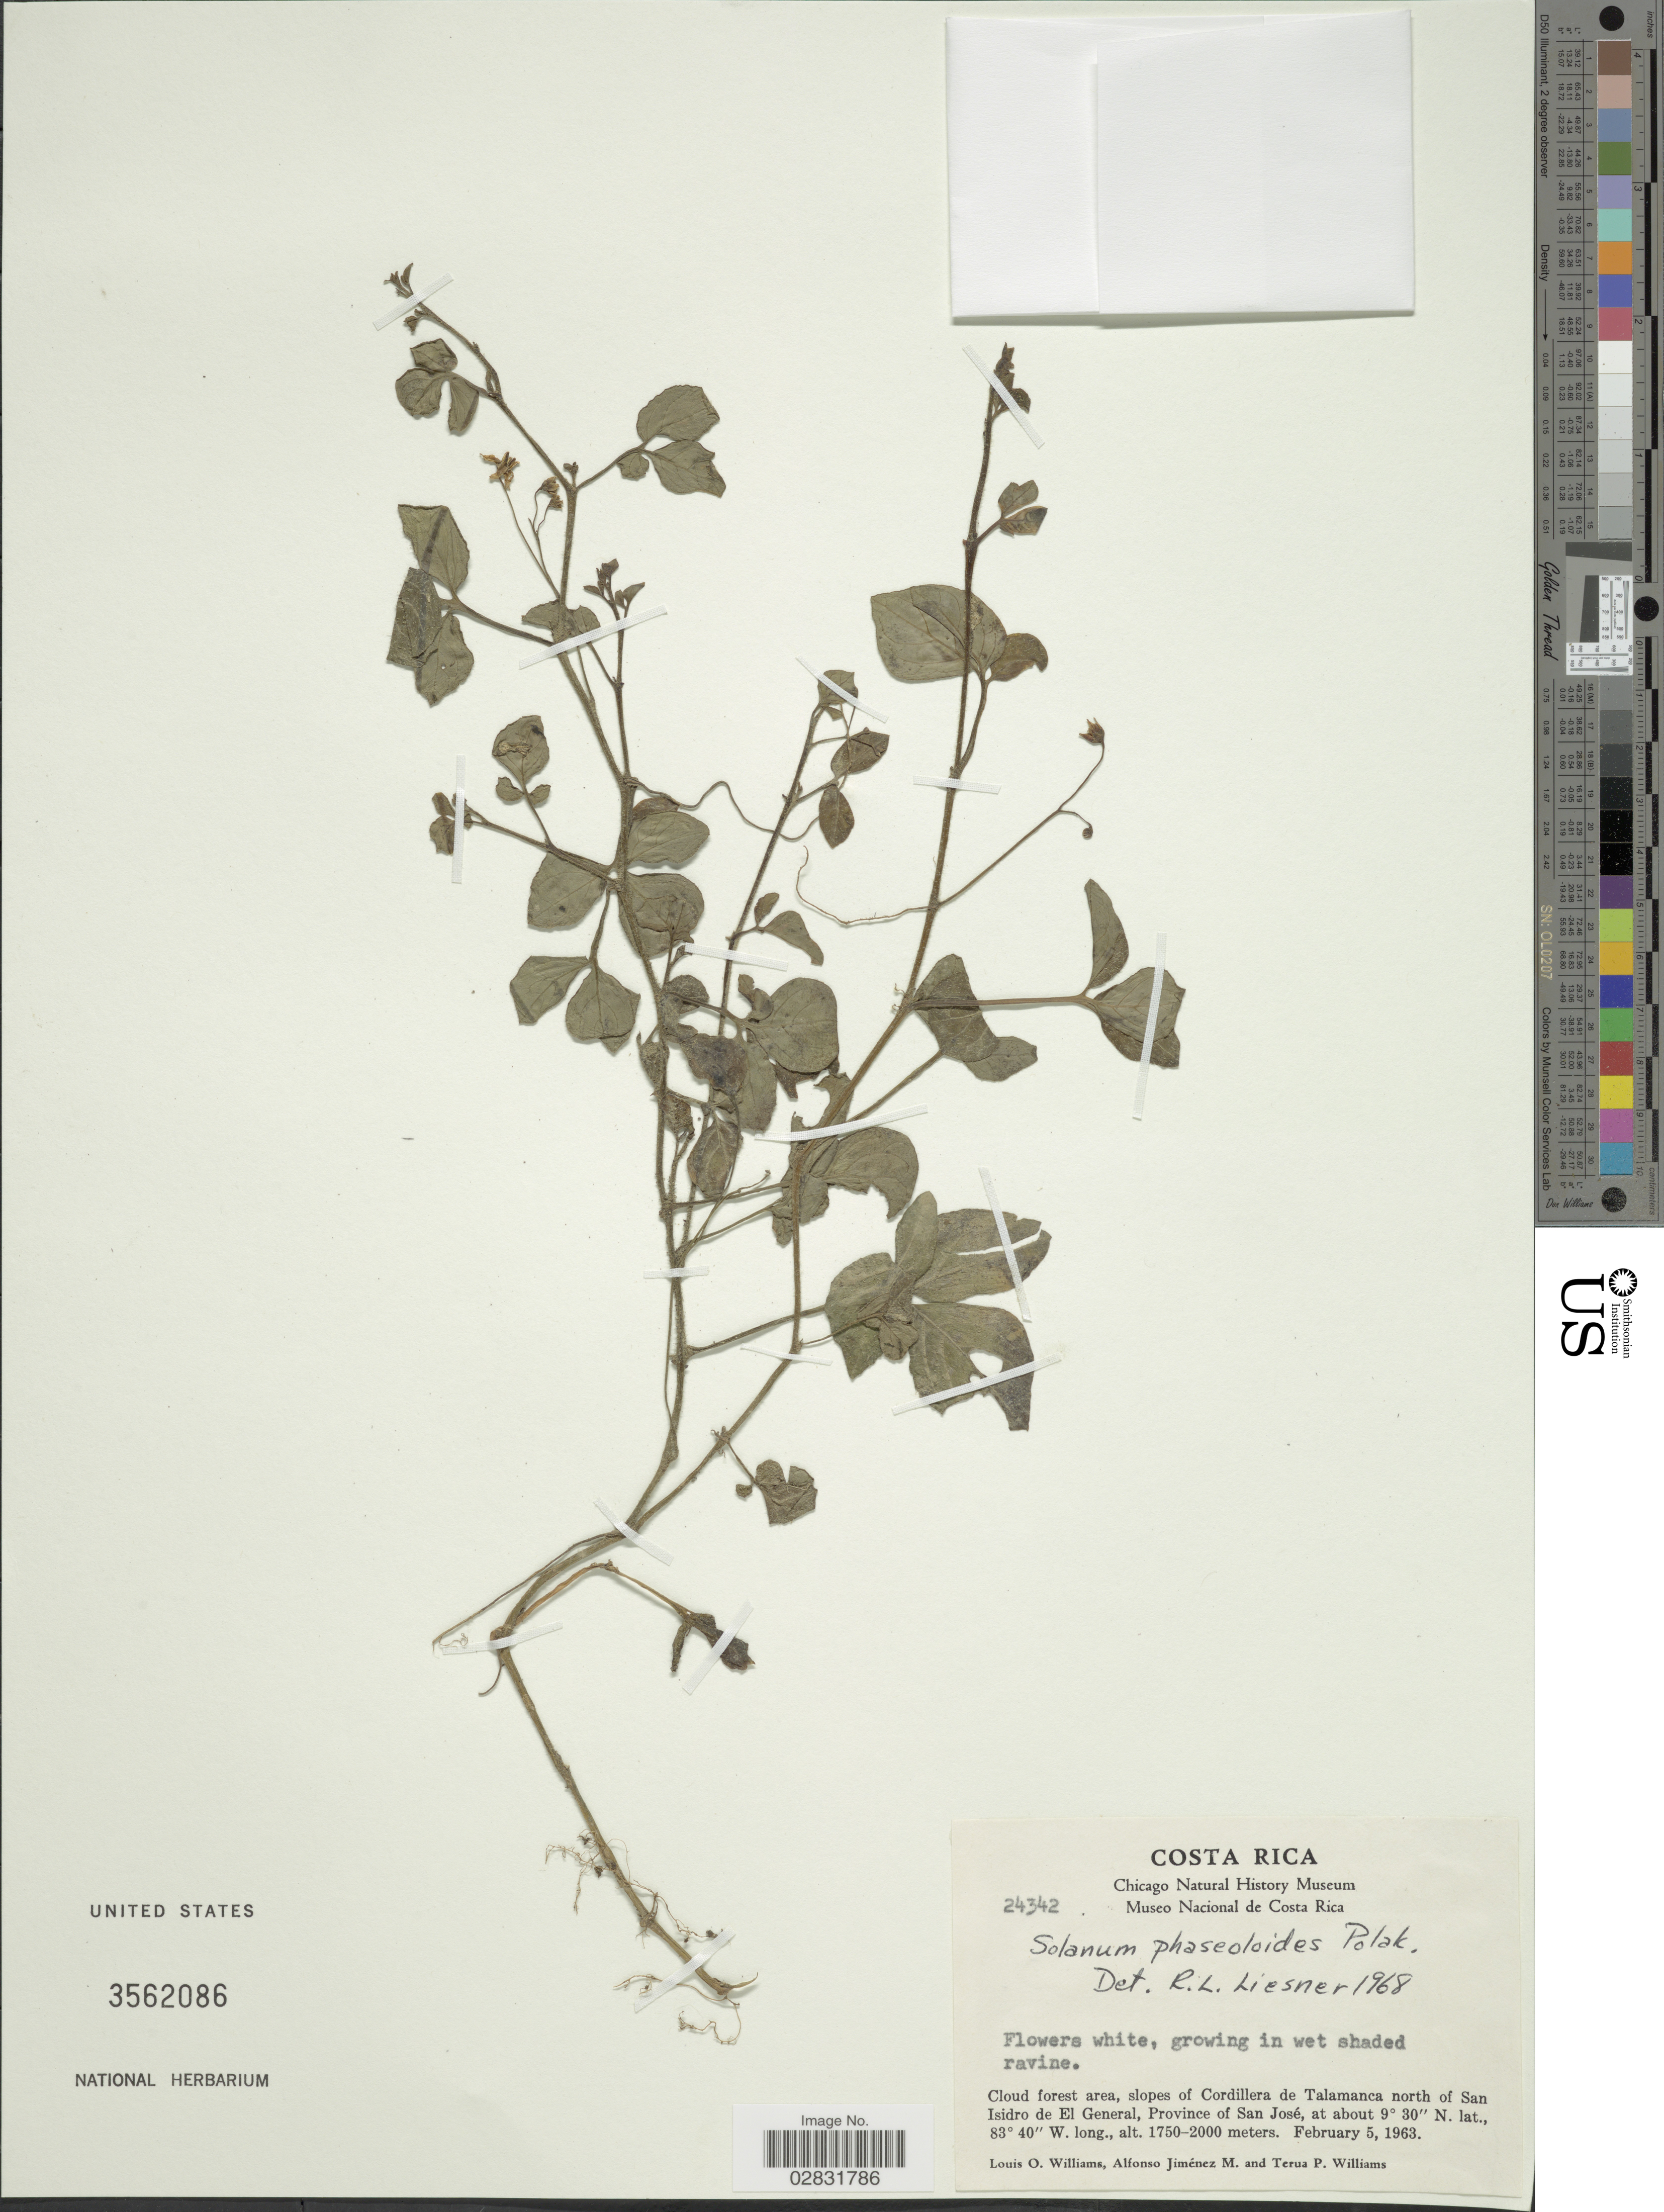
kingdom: Plantae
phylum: Tracheophyta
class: Magnoliopsida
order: Solanales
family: Solanaceae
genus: Solanum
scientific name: Solanum phaseoloides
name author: Pol.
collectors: L. O. Williams, A. Jimenez M. & T. Williams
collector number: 24342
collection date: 1963-02-05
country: Costa Rica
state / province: San José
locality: Cloud forest area, slopes of Cordillera de Talamanca north of San Isidro de El General.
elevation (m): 1750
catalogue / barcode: US 3562086